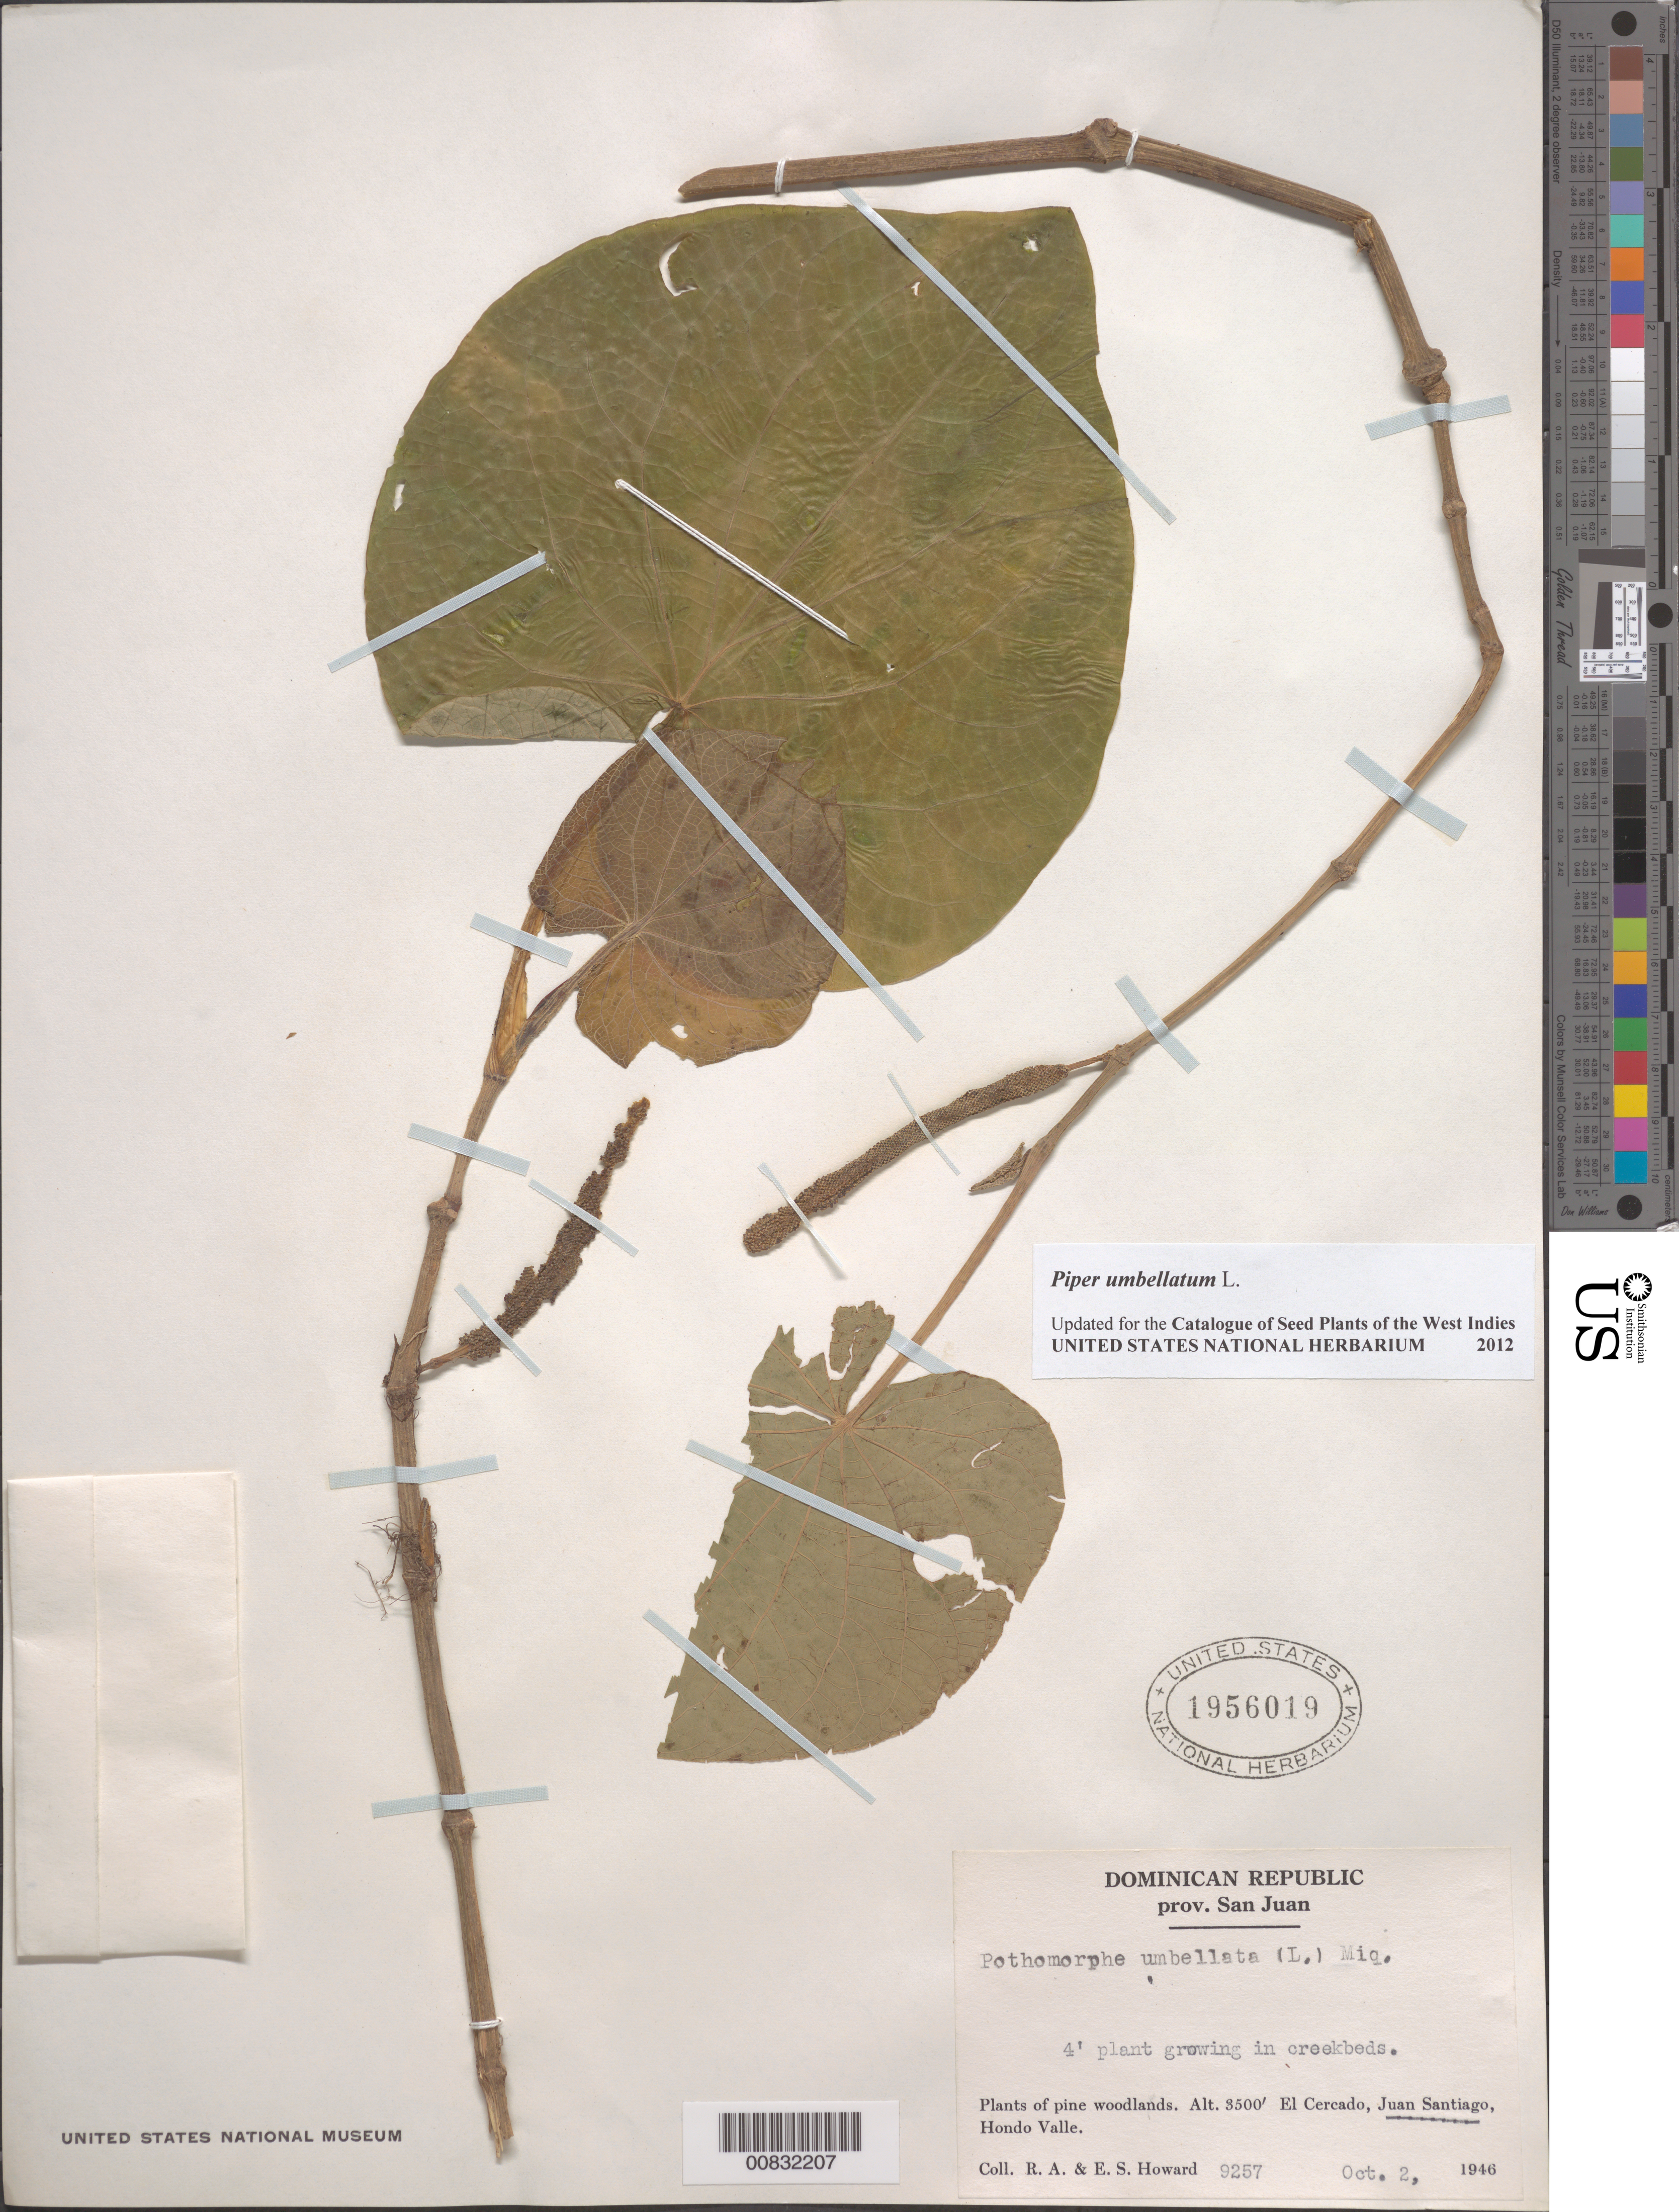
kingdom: Plantae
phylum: Tracheophyta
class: Magnoliopsida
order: Piperales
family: Piperaceae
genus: Piper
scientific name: Piper umbellatum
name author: L.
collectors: R. A. Howard & E. S. Howard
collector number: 9257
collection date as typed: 02 Oct 1946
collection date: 1946-10-02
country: Dominican Republic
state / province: San Juan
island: Hispaniola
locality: El Cercado, Juan Santiago, Hondo Valle.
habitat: Plants of pine woodlands. Growing in creekbeds.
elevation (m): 1067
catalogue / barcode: US 1956019